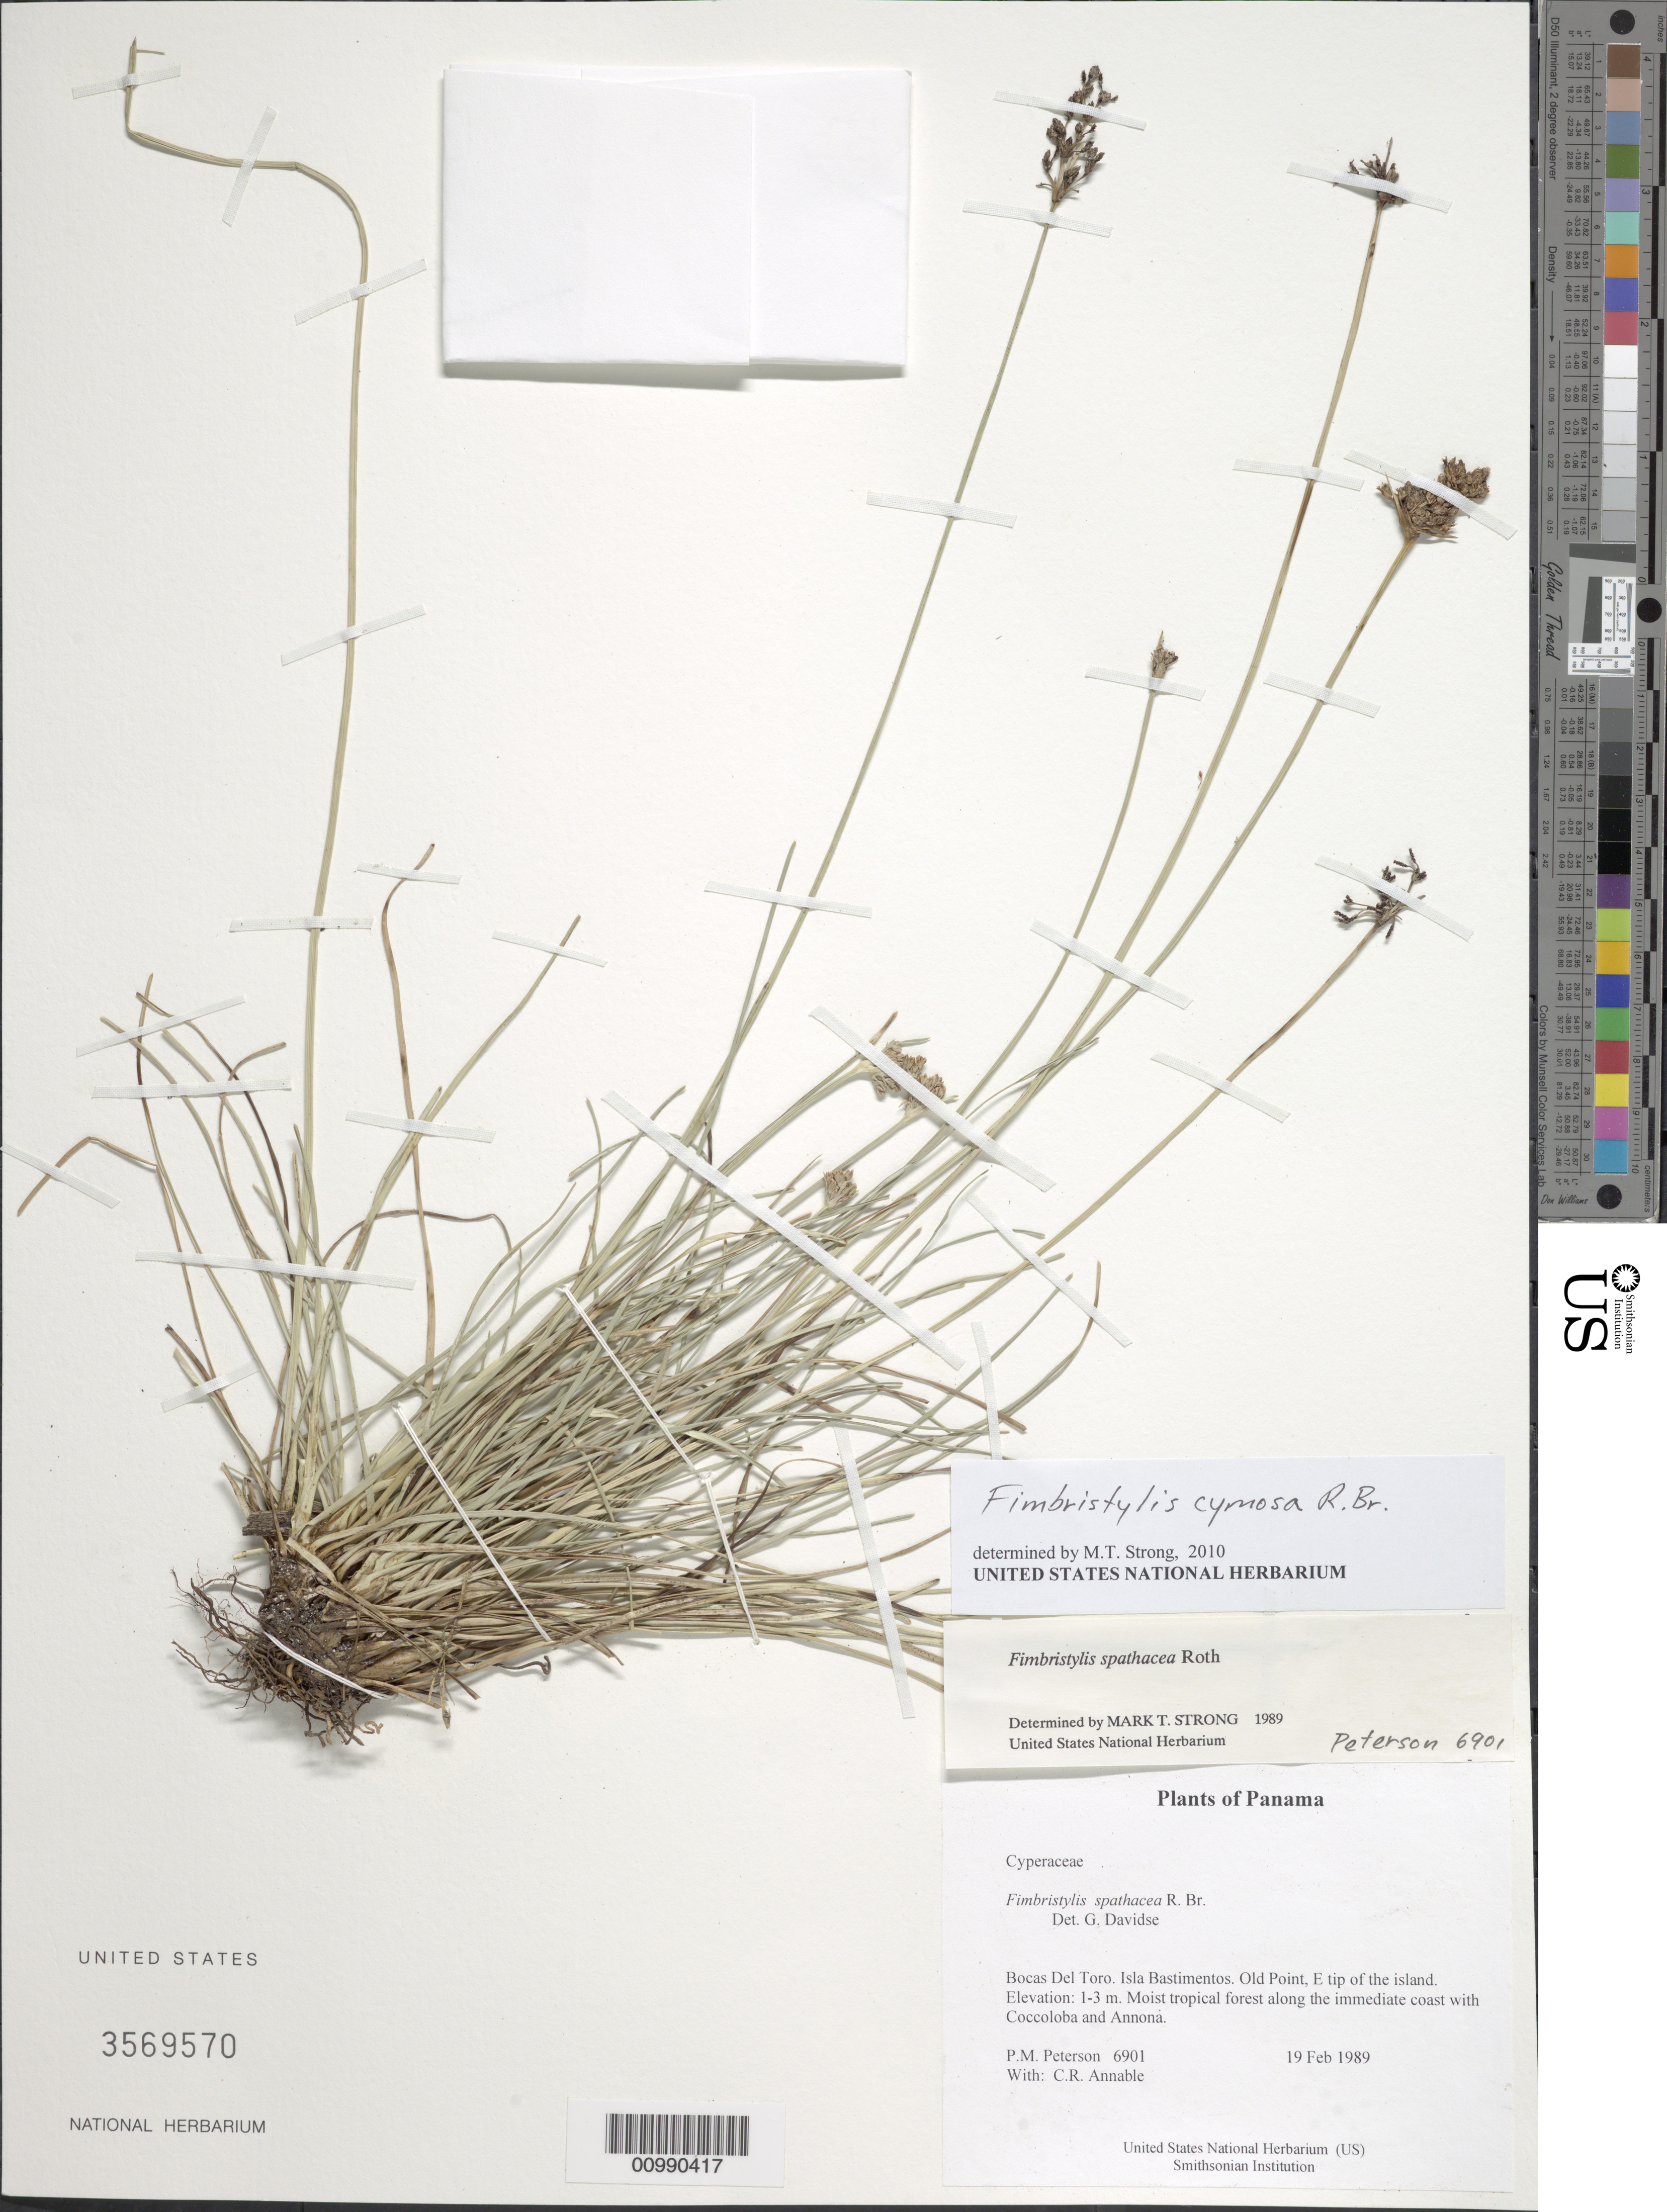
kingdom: Plantae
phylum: Tracheophyta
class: Liliopsida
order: Poales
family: Cyperaceae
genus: Fimbristylis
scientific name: Fimbristylis cymosa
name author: R. Br.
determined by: Strong, M. T., (US), Smithsonian Institution - National Museum of Natural History (UNITED STATES)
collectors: P. M. Peterson & C. R. Annable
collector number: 06901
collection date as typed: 19 Feb 1989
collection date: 1989-02-19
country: Panama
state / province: Bocas del Toro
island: Bastimentos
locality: Old Point, E tip of the island.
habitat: Moist tropical forest along the immediate coast with Coccoloba and Annona.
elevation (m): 1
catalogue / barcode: US 3569570